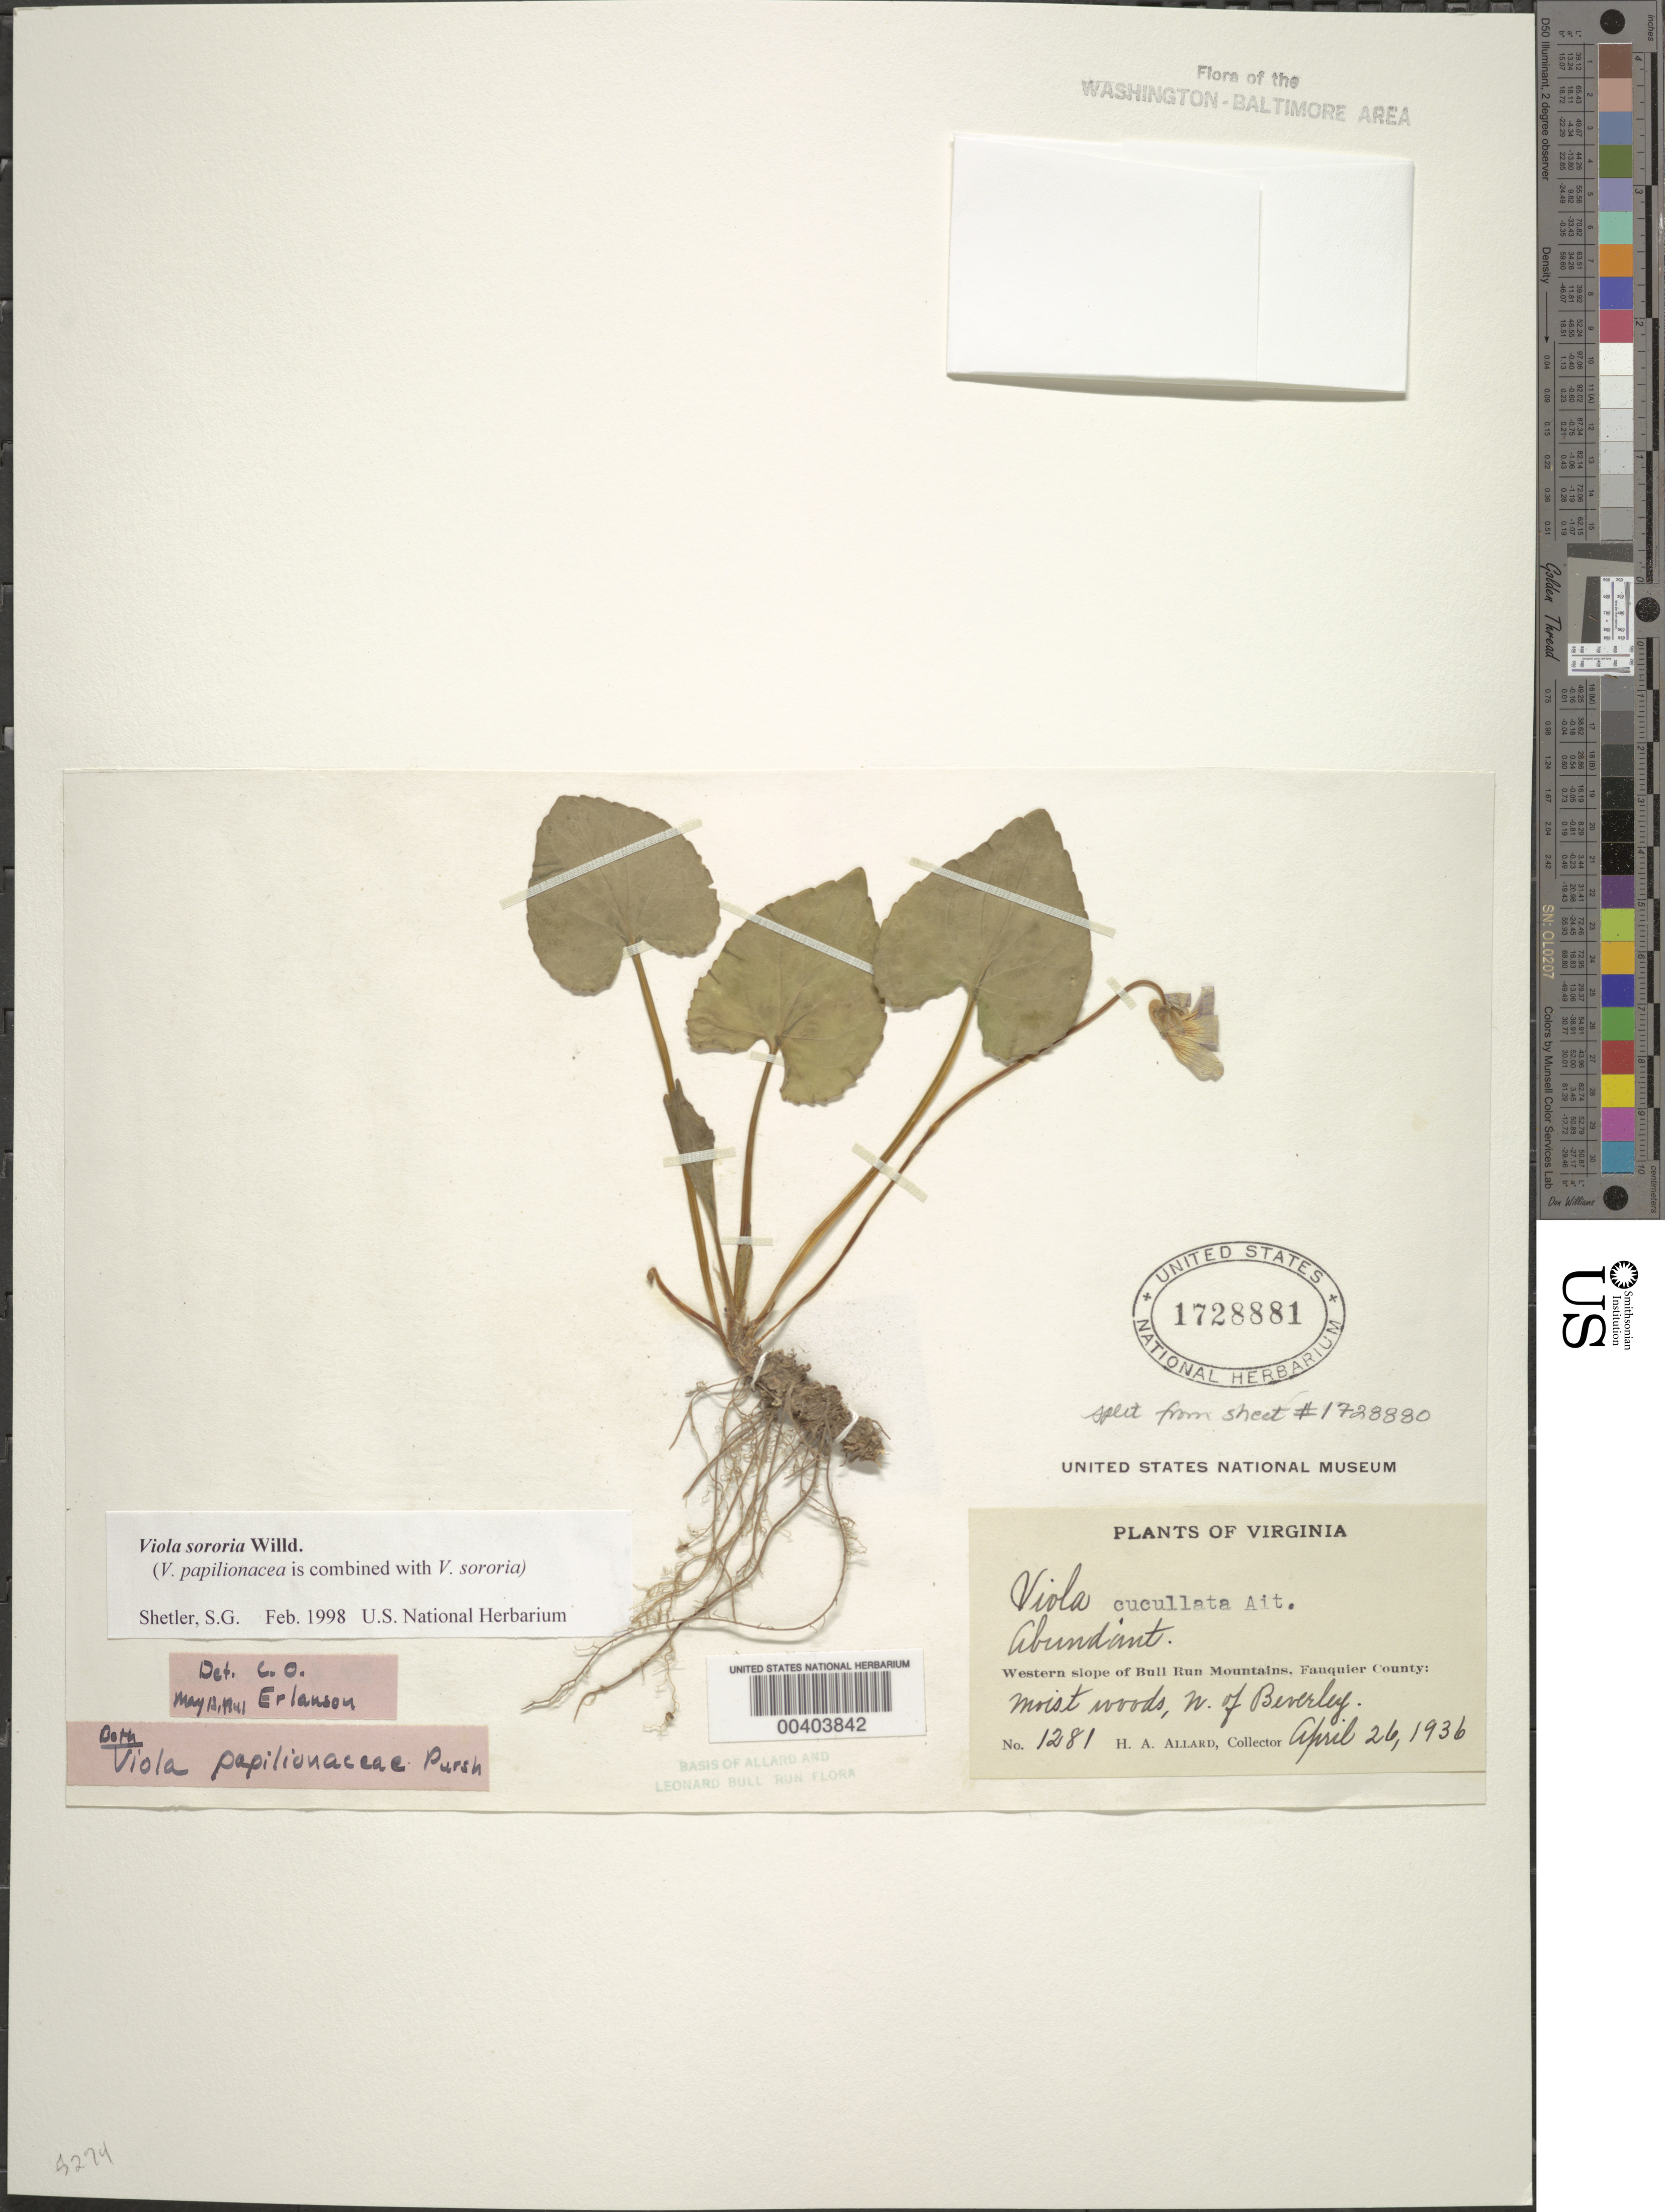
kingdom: Plantae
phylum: Tracheophyta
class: Magnoliopsida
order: Malpighiales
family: Violaceae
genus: Viola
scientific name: Viola sororia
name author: Willd.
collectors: H. A. Allard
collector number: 1281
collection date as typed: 26 Apr 1936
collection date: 1936-04-26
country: United States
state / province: Virginia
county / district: Fauquier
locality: Western Slope of Bull Run Mountains, North of Beverley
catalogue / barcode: US 1728881